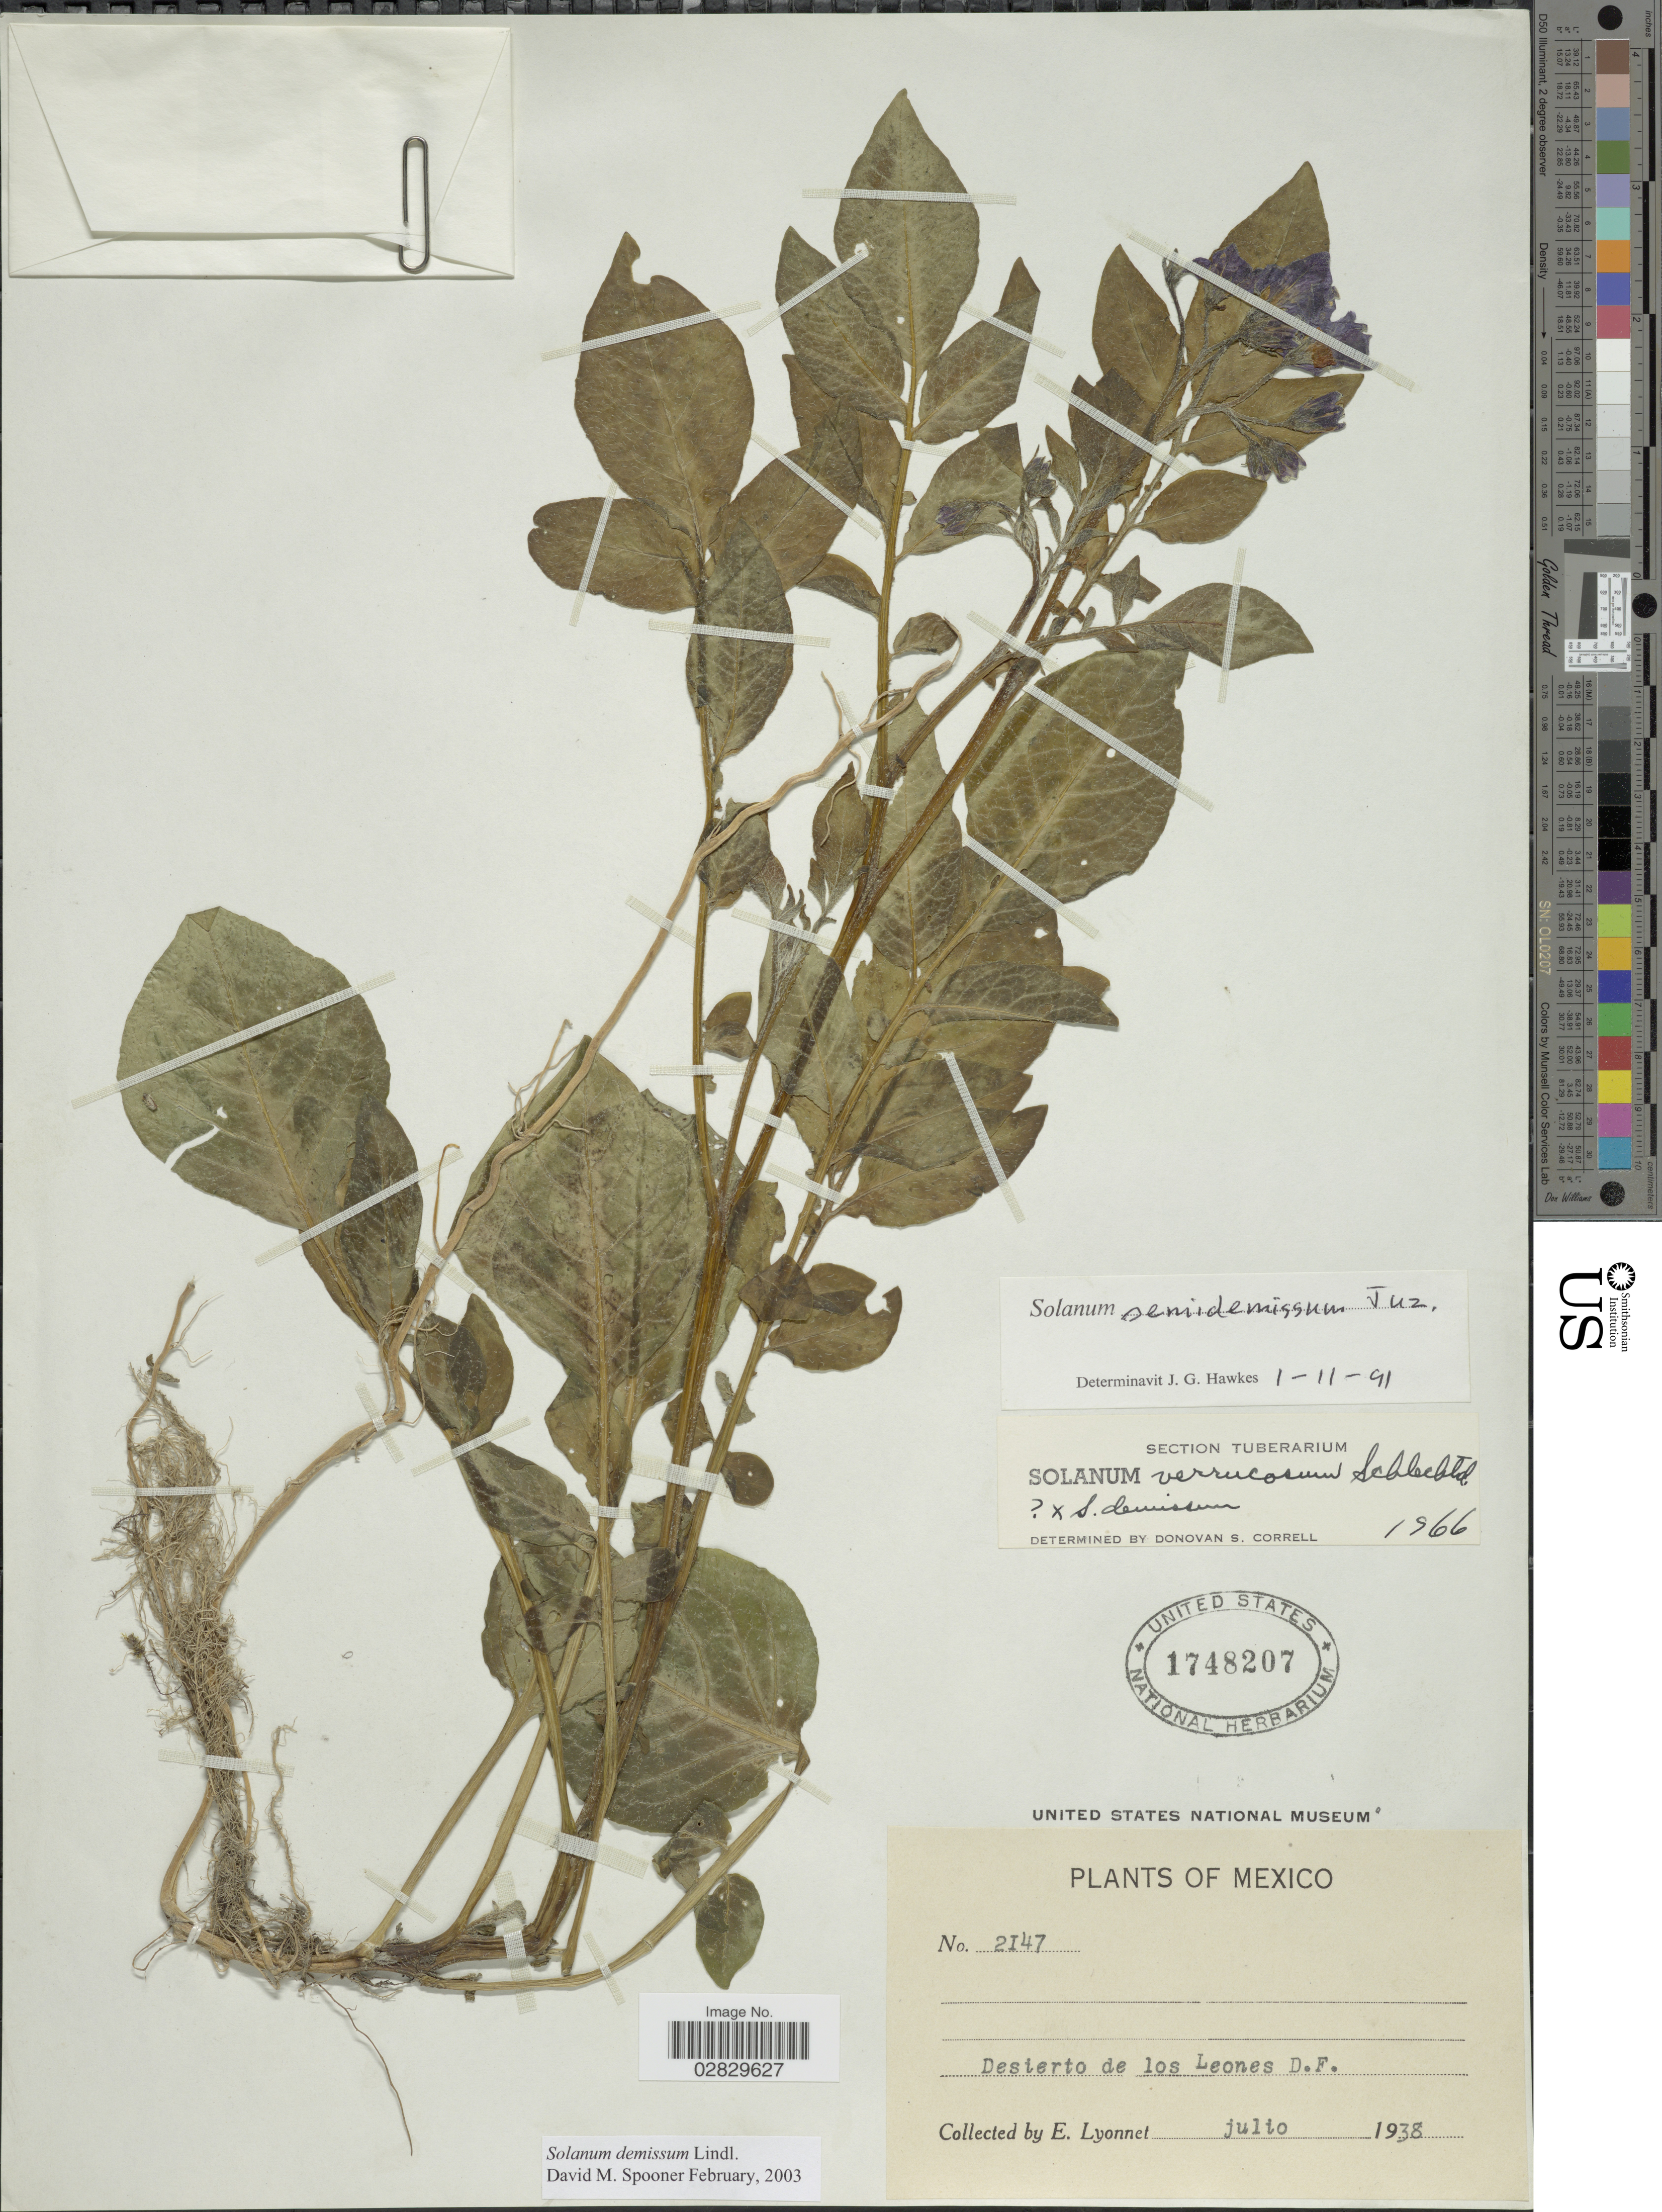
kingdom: Plantae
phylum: Tracheophyta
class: Magnoliopsida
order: Solanales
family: Solanaceae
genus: Solanum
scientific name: Solanum demissum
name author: Lindl.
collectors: E. Lyonnet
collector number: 2147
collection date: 1938-07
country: Mexico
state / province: Distrito Federal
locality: Desierto de los Leones.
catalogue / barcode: US 1748207